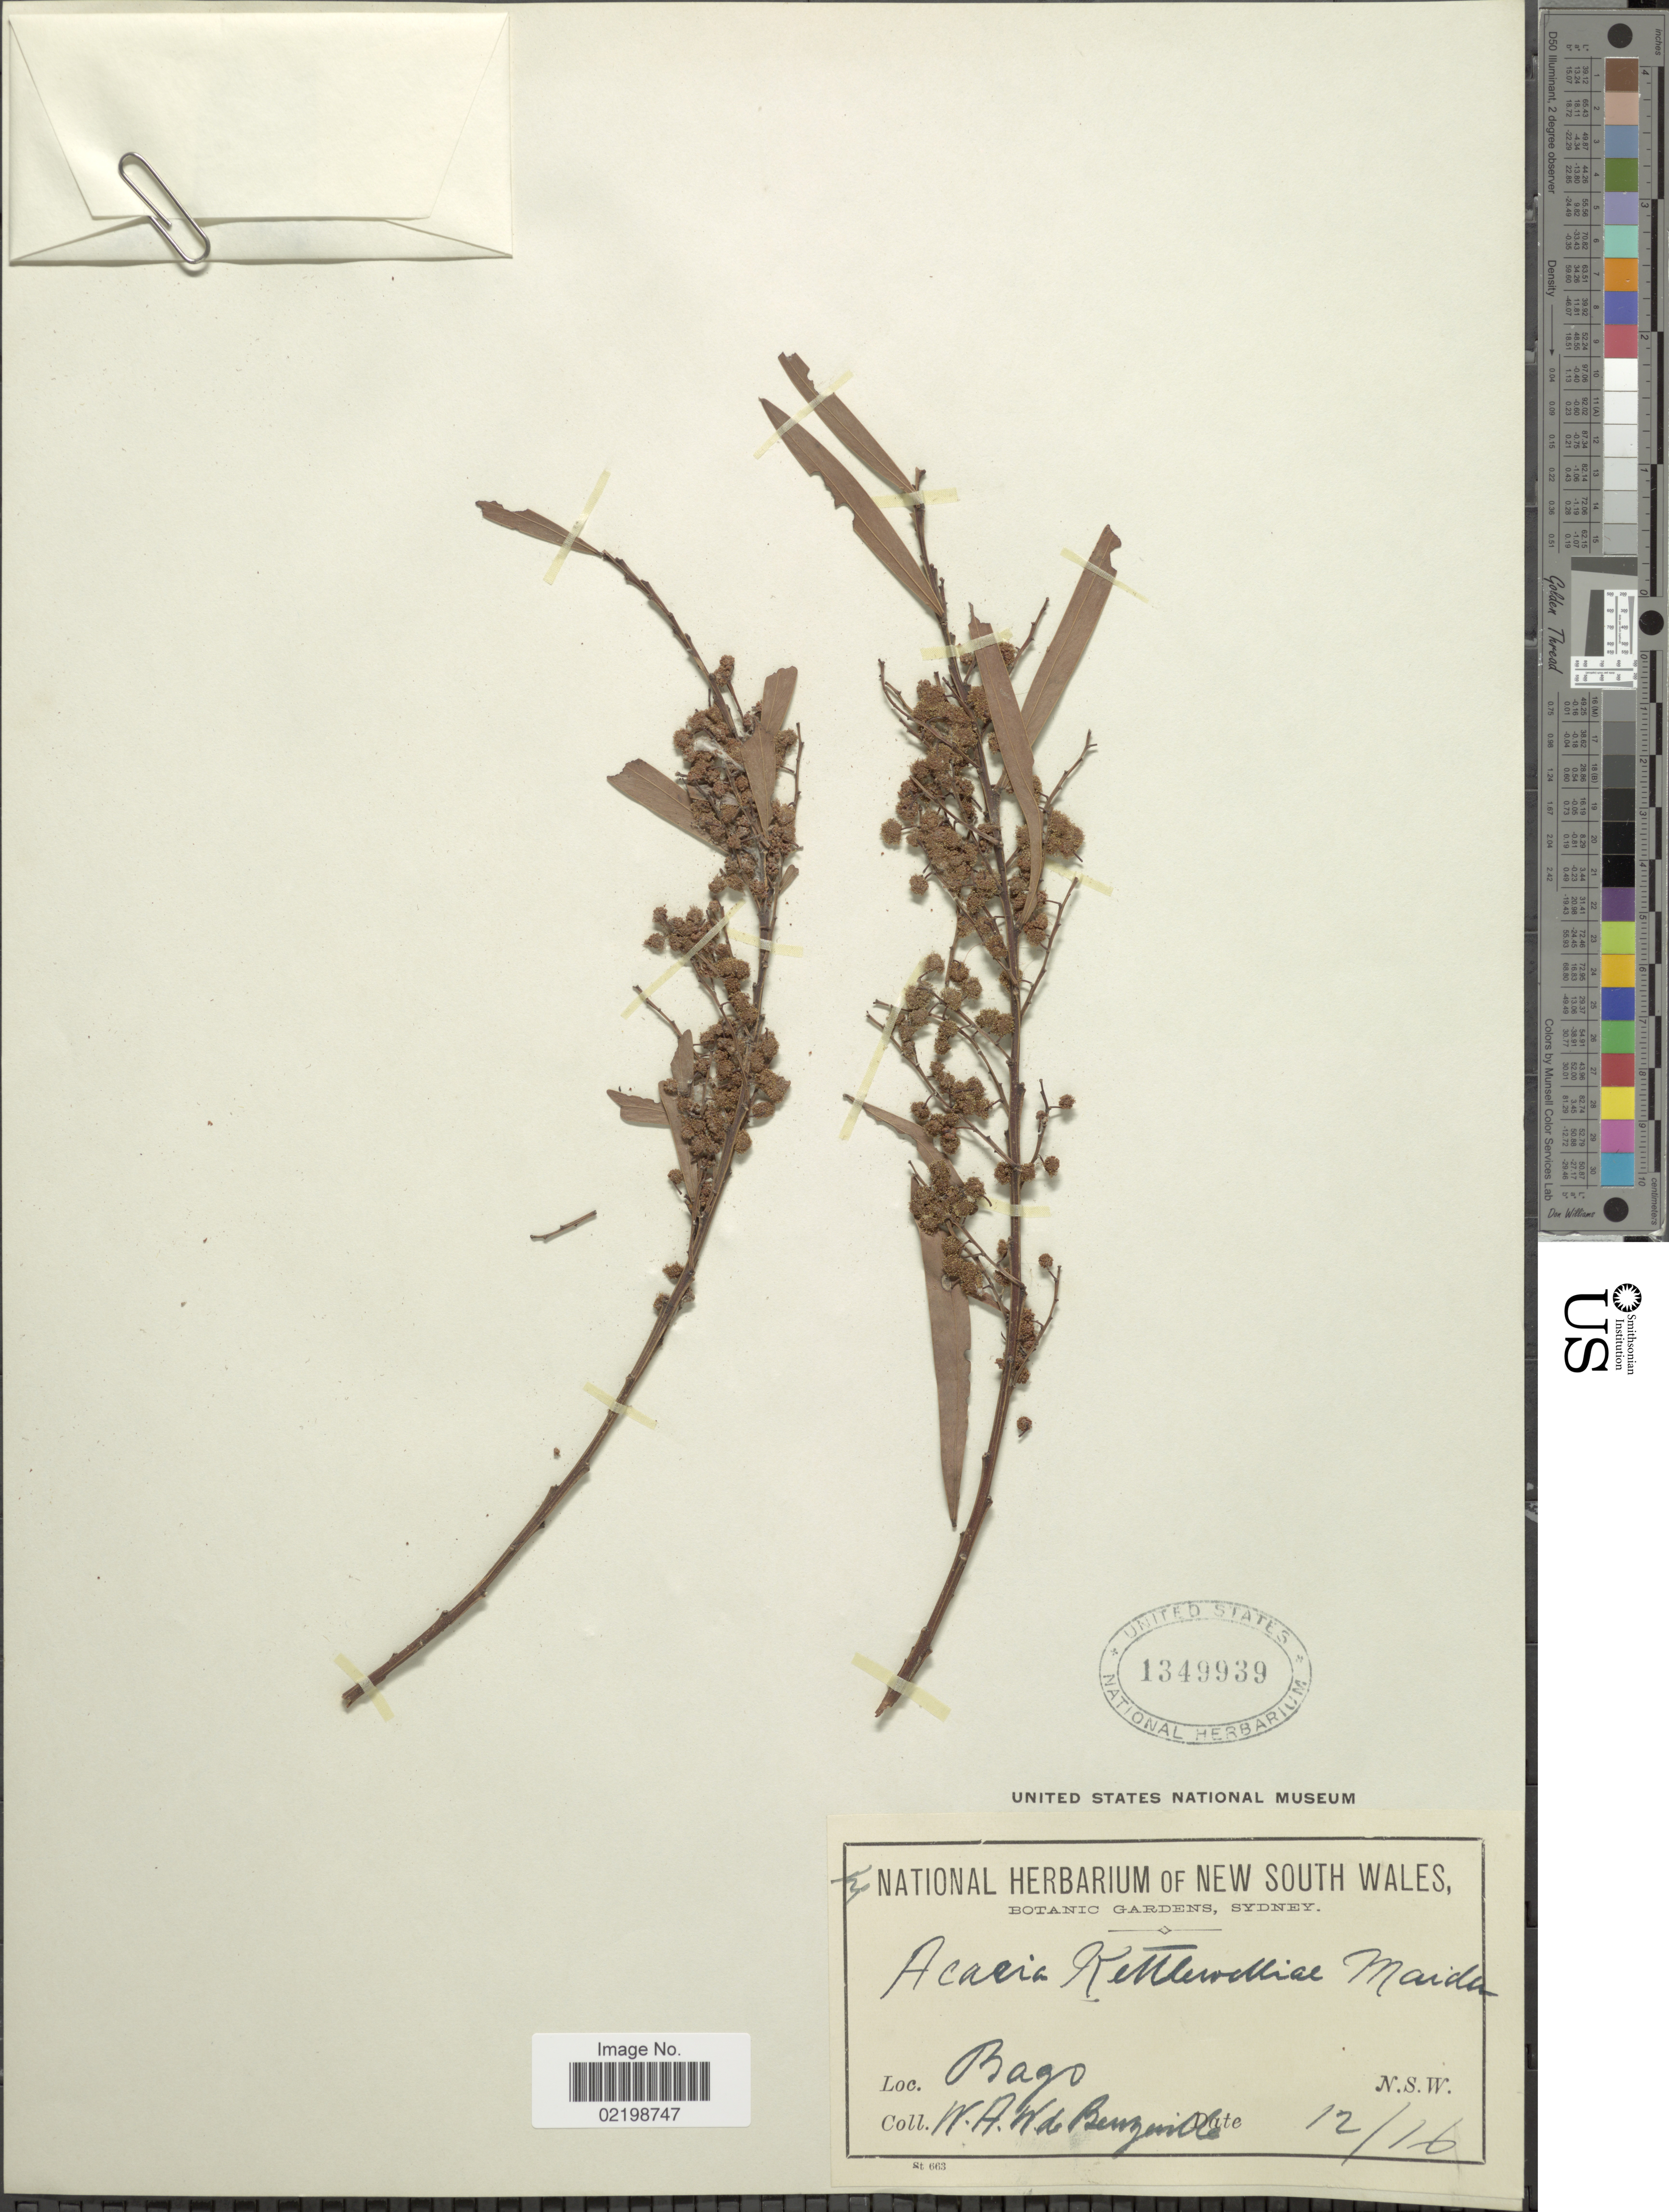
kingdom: Plantae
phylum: Tracheophyta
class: Magnoliopsida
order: Fabales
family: Fabaceae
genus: Acacia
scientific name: Acacia kettlewelliae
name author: Maiden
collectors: W. Beuzeville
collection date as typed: Transcribed d/m/y: /12/16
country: Australia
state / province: New South Wales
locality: Bago. N.S.W.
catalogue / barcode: US 1349939